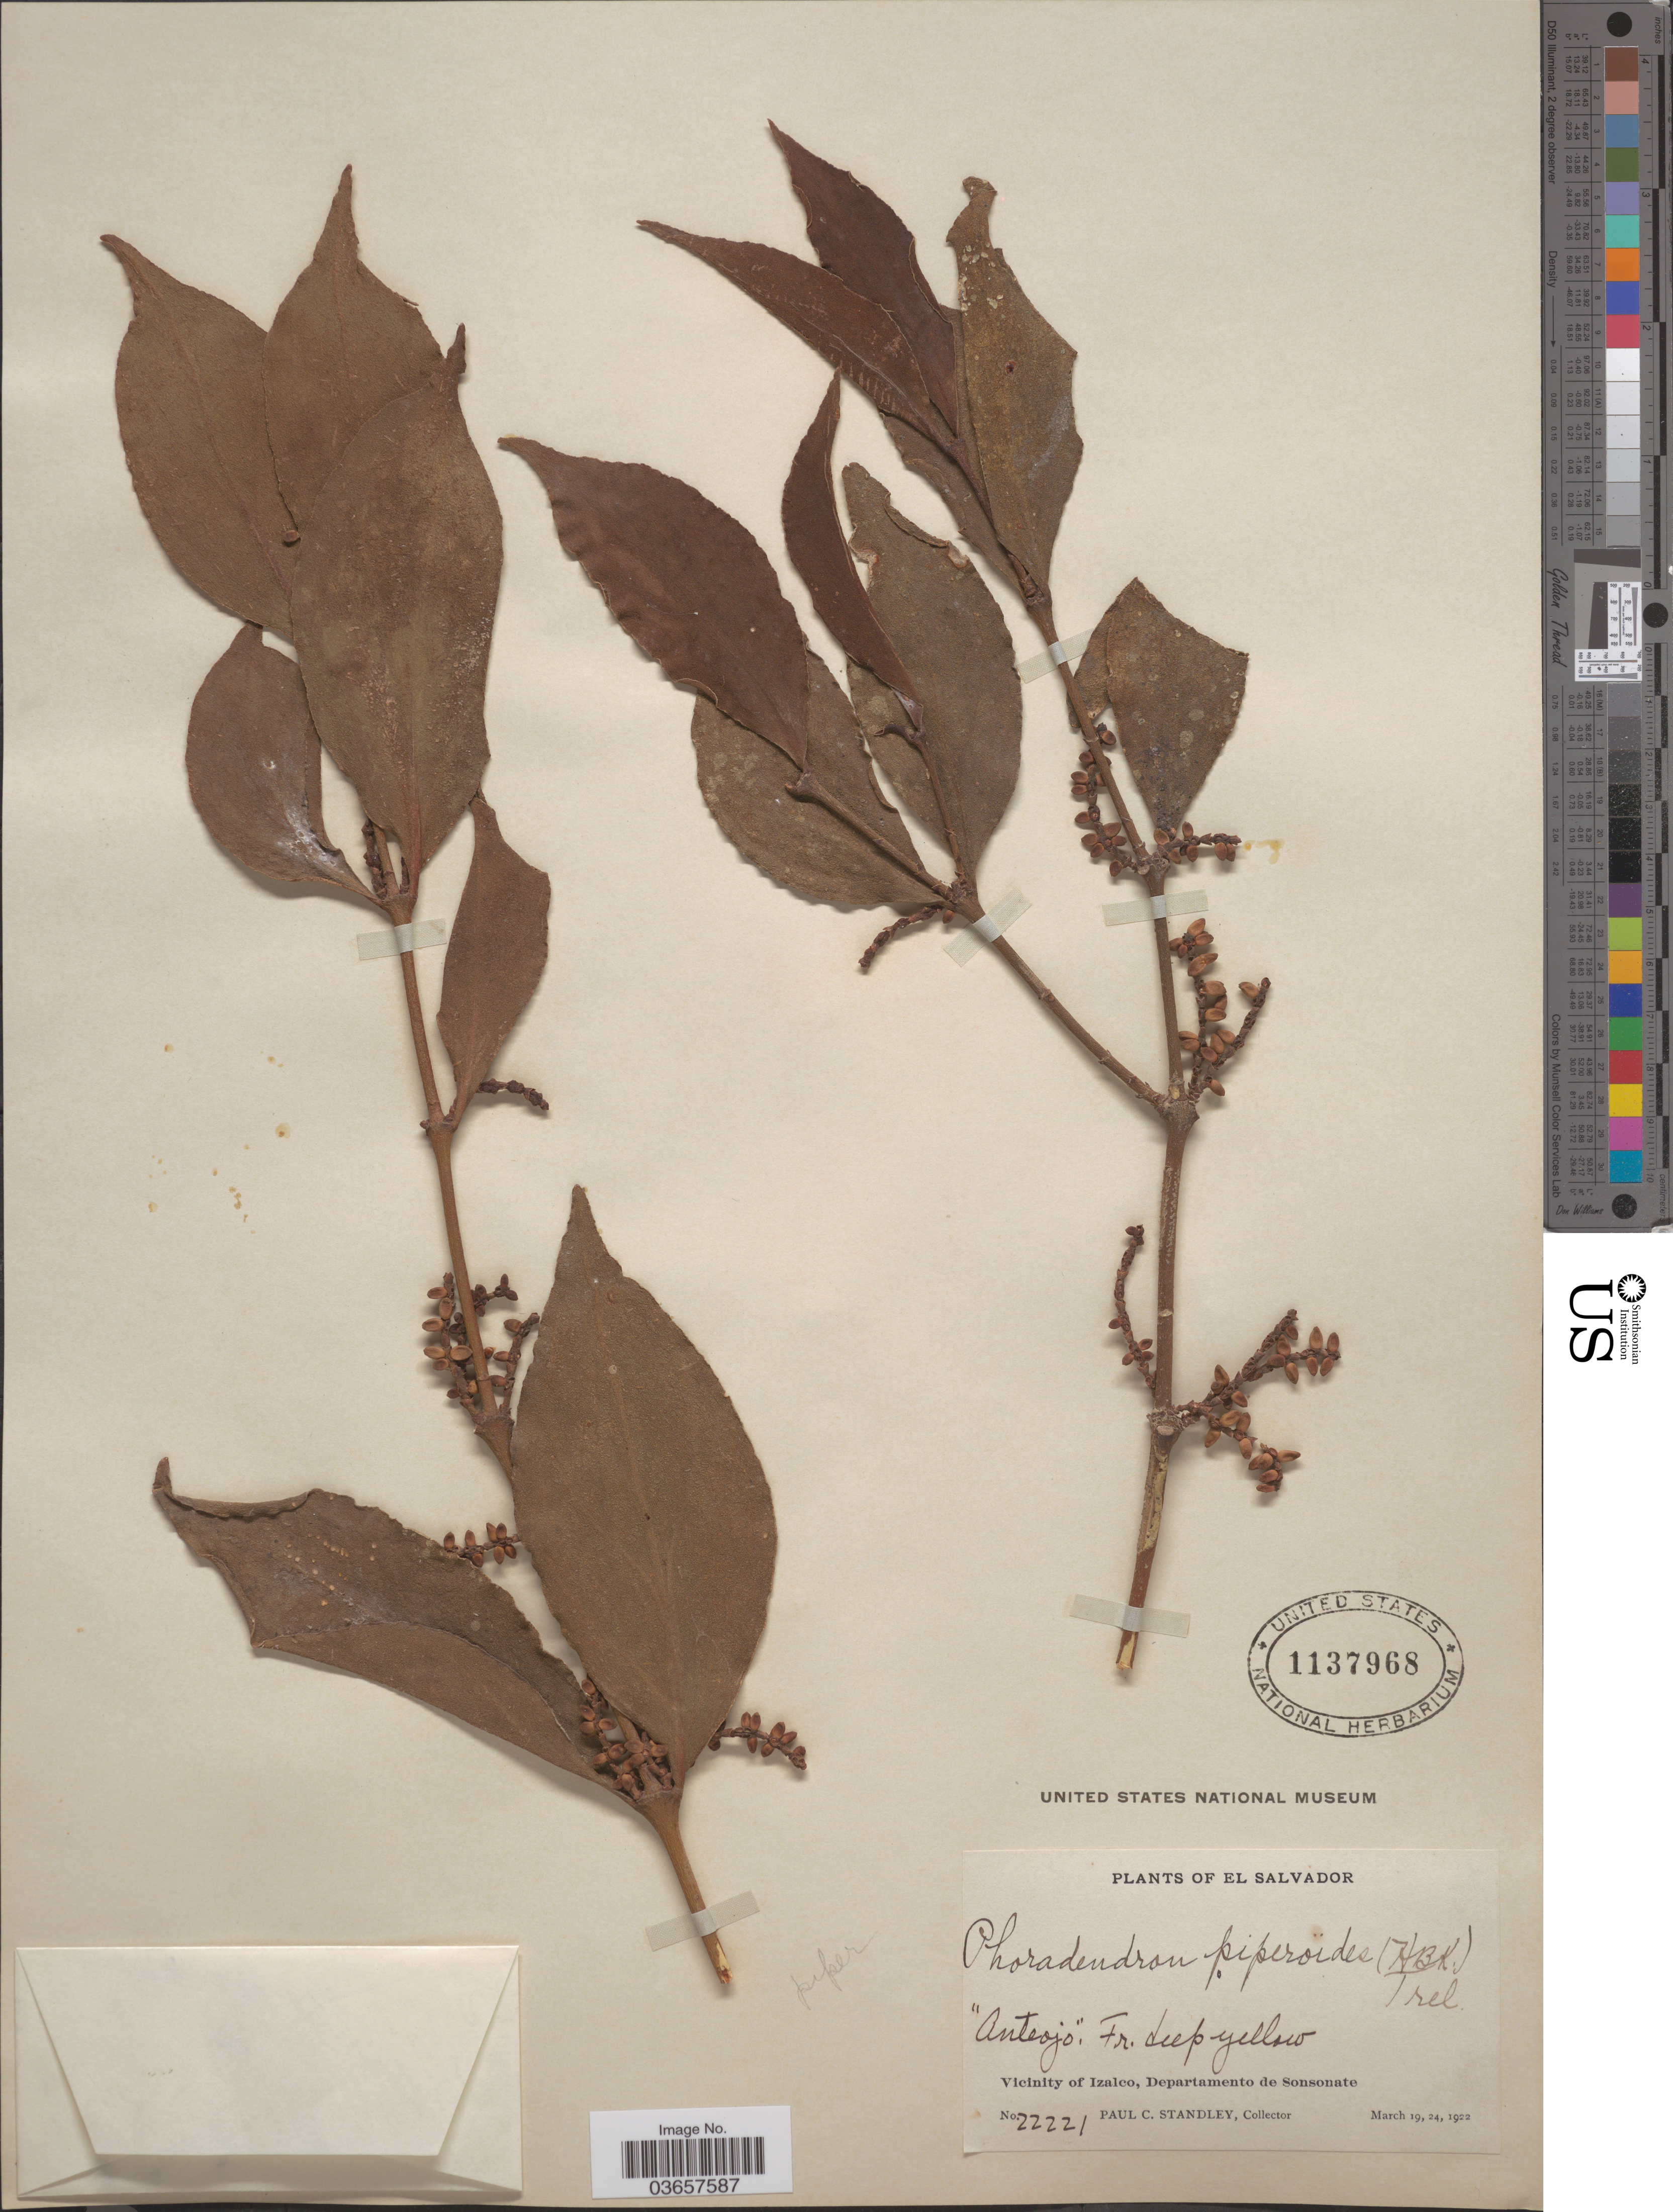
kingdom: Plantae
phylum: Tracheophyta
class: Magnoliopsida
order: Santalales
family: Viscaceae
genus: Phoradendron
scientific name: Phoradendron piperoides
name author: (Kunth) Trel.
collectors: P. C. Standley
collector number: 22221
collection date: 1922-03-19/1922-03-24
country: El Salvador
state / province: Sonsonate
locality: Vicinity of Izalco, Departamento de Sonsonate.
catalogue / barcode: US 1137968